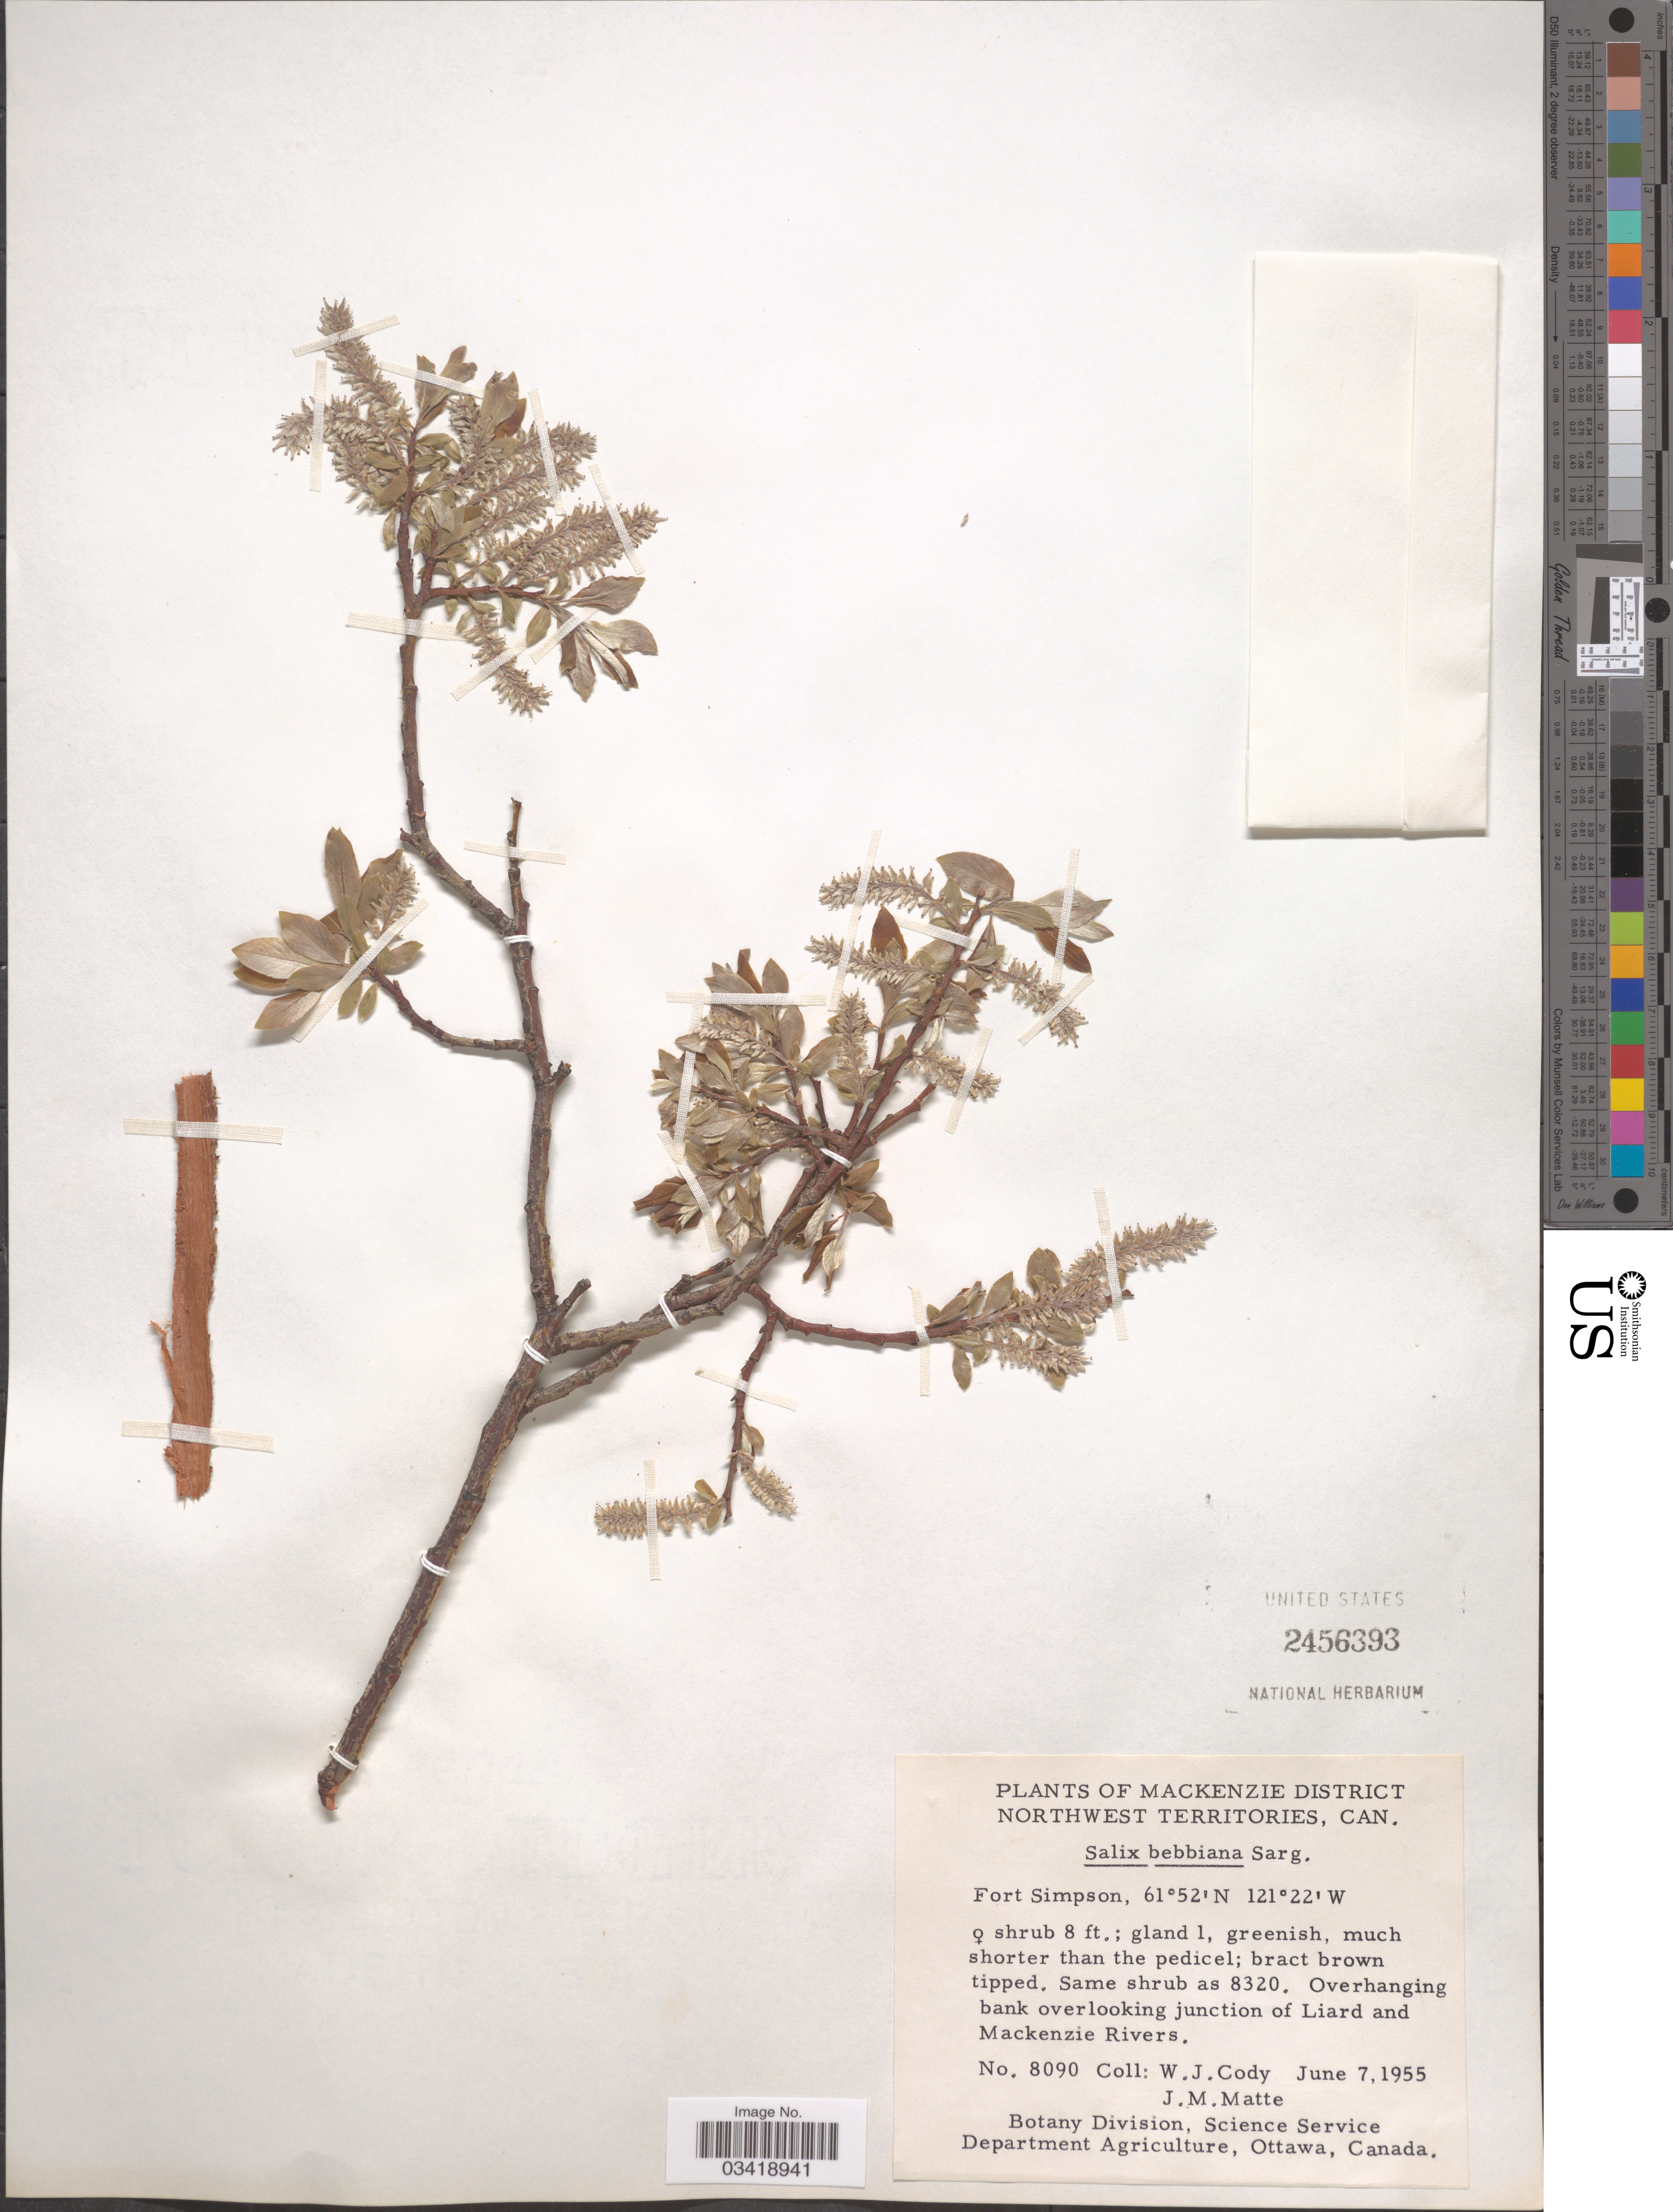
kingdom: Plantae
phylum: Tracheophyta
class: Magnoliopsida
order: Malpighiales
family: Salicaceae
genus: Salix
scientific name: Salix bebbiana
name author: Sarg.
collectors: W. Cody & J. Matte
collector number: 8090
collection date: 1955-06-07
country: Canada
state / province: Northwest Territories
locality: Mackenzie District. Fort Simpson. Overhanging bank overlooking junction of Liard and Mackenzie Rivers.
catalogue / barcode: US 2456393